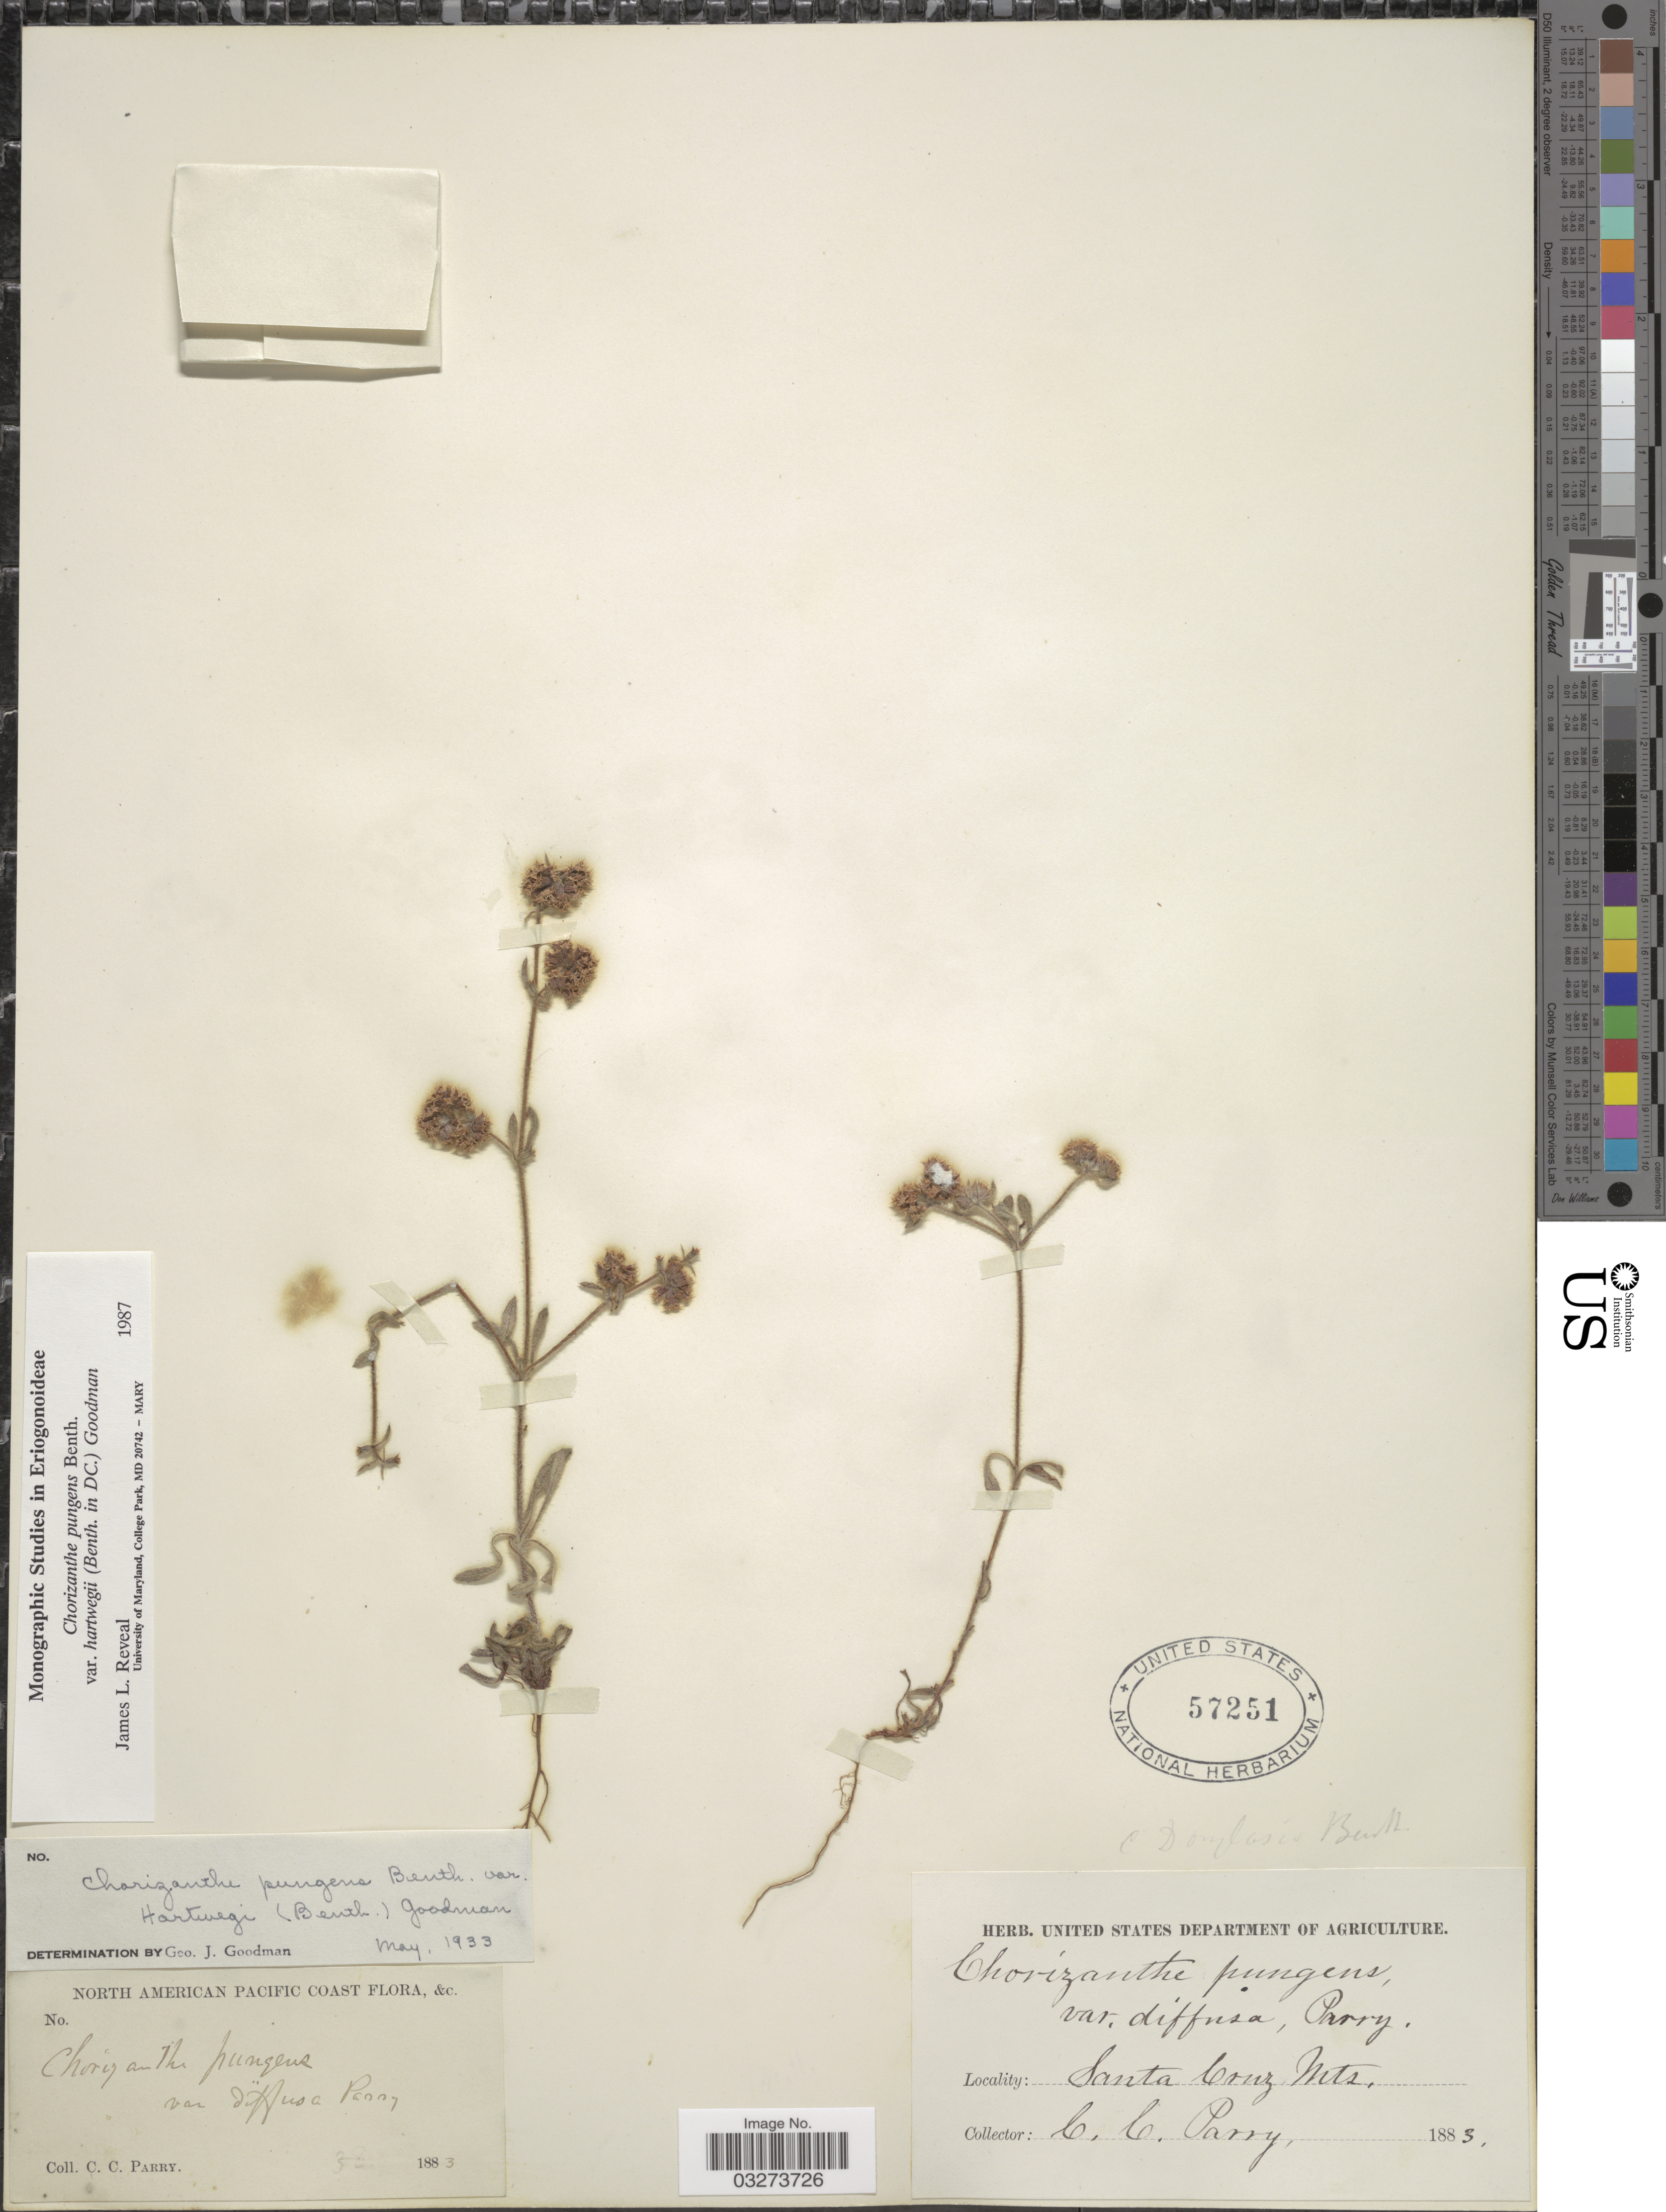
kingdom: Plantae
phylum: Tracheophyta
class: Magnoliopsida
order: Caryophyllales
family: Polygonaceae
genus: Chorizanthe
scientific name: Chorizanthe pungens var. hartwegii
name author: (Benth.) Goodman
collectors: C. C. Parry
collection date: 1883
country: United States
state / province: California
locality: North American Pacific Coast, &c., Santa Cruz Mts.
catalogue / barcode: US 57251